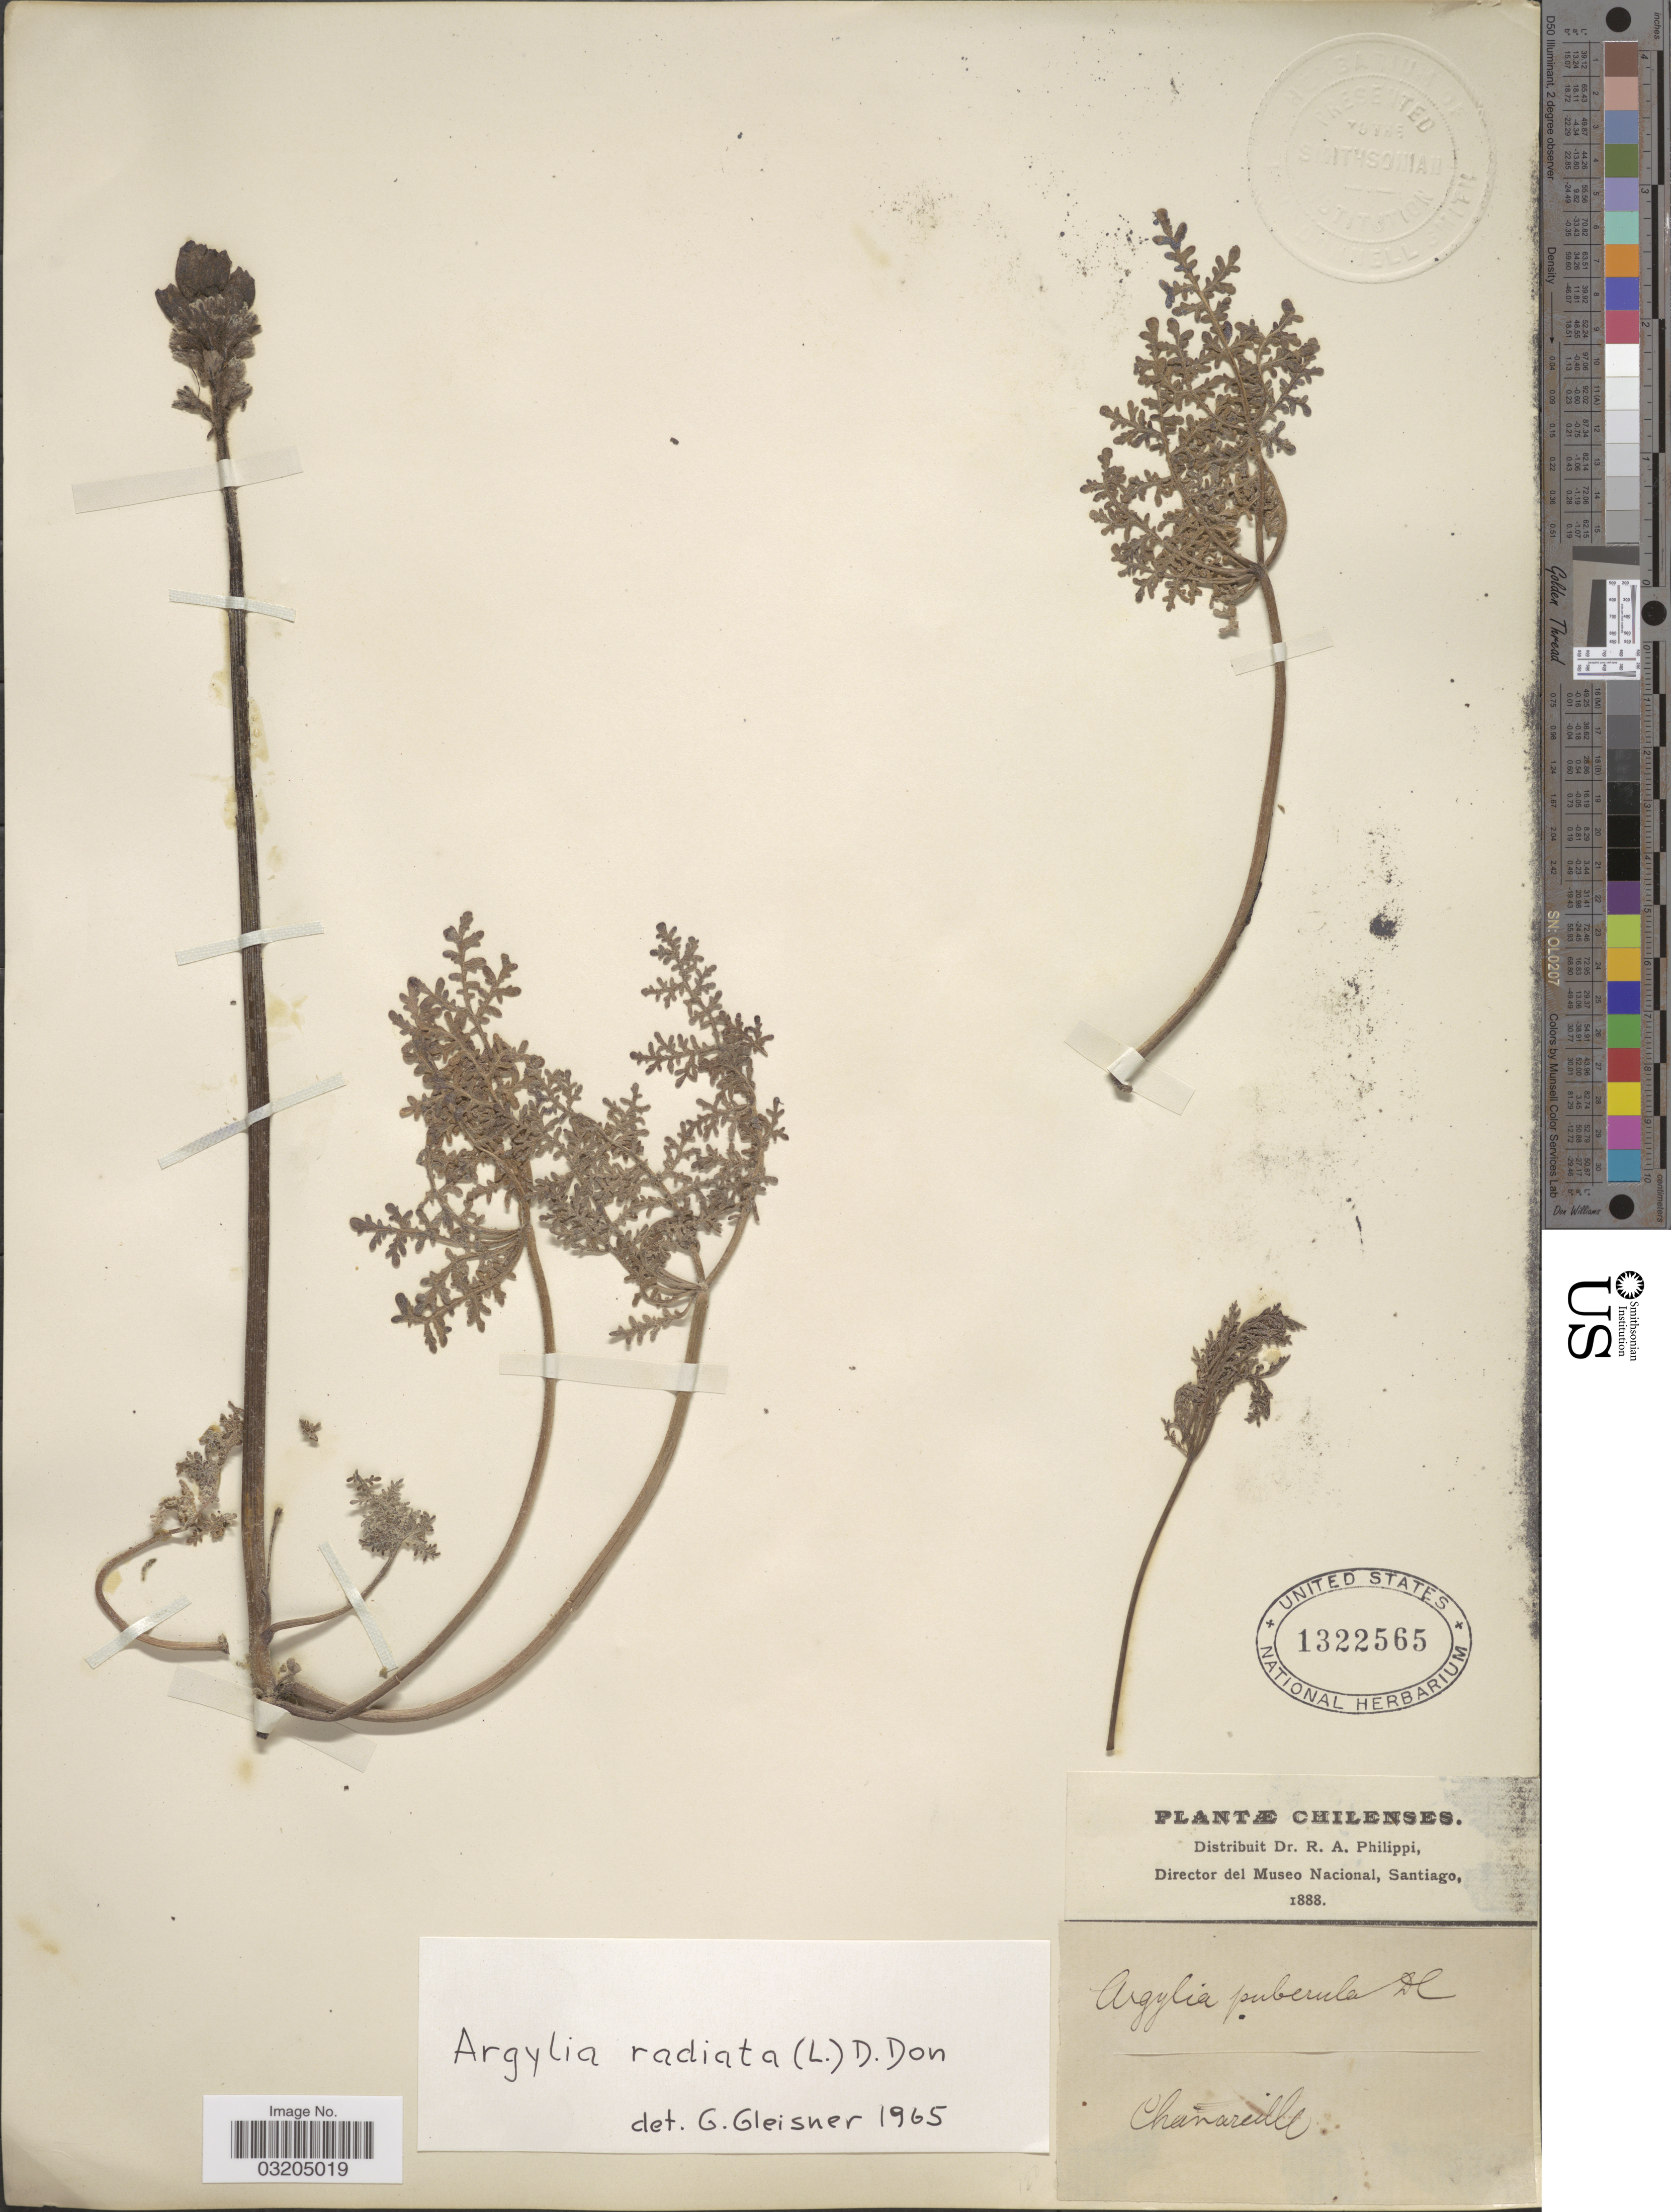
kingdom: Plantae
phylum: Tracheophyta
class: Magnoliopsida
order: Lamiales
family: Bignoniaceae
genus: Argylia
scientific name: Argylia radiata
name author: (L.) D. Don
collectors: ex. herb. R.A. Philippi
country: Chile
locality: Chañarcillo.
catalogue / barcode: US 1322565